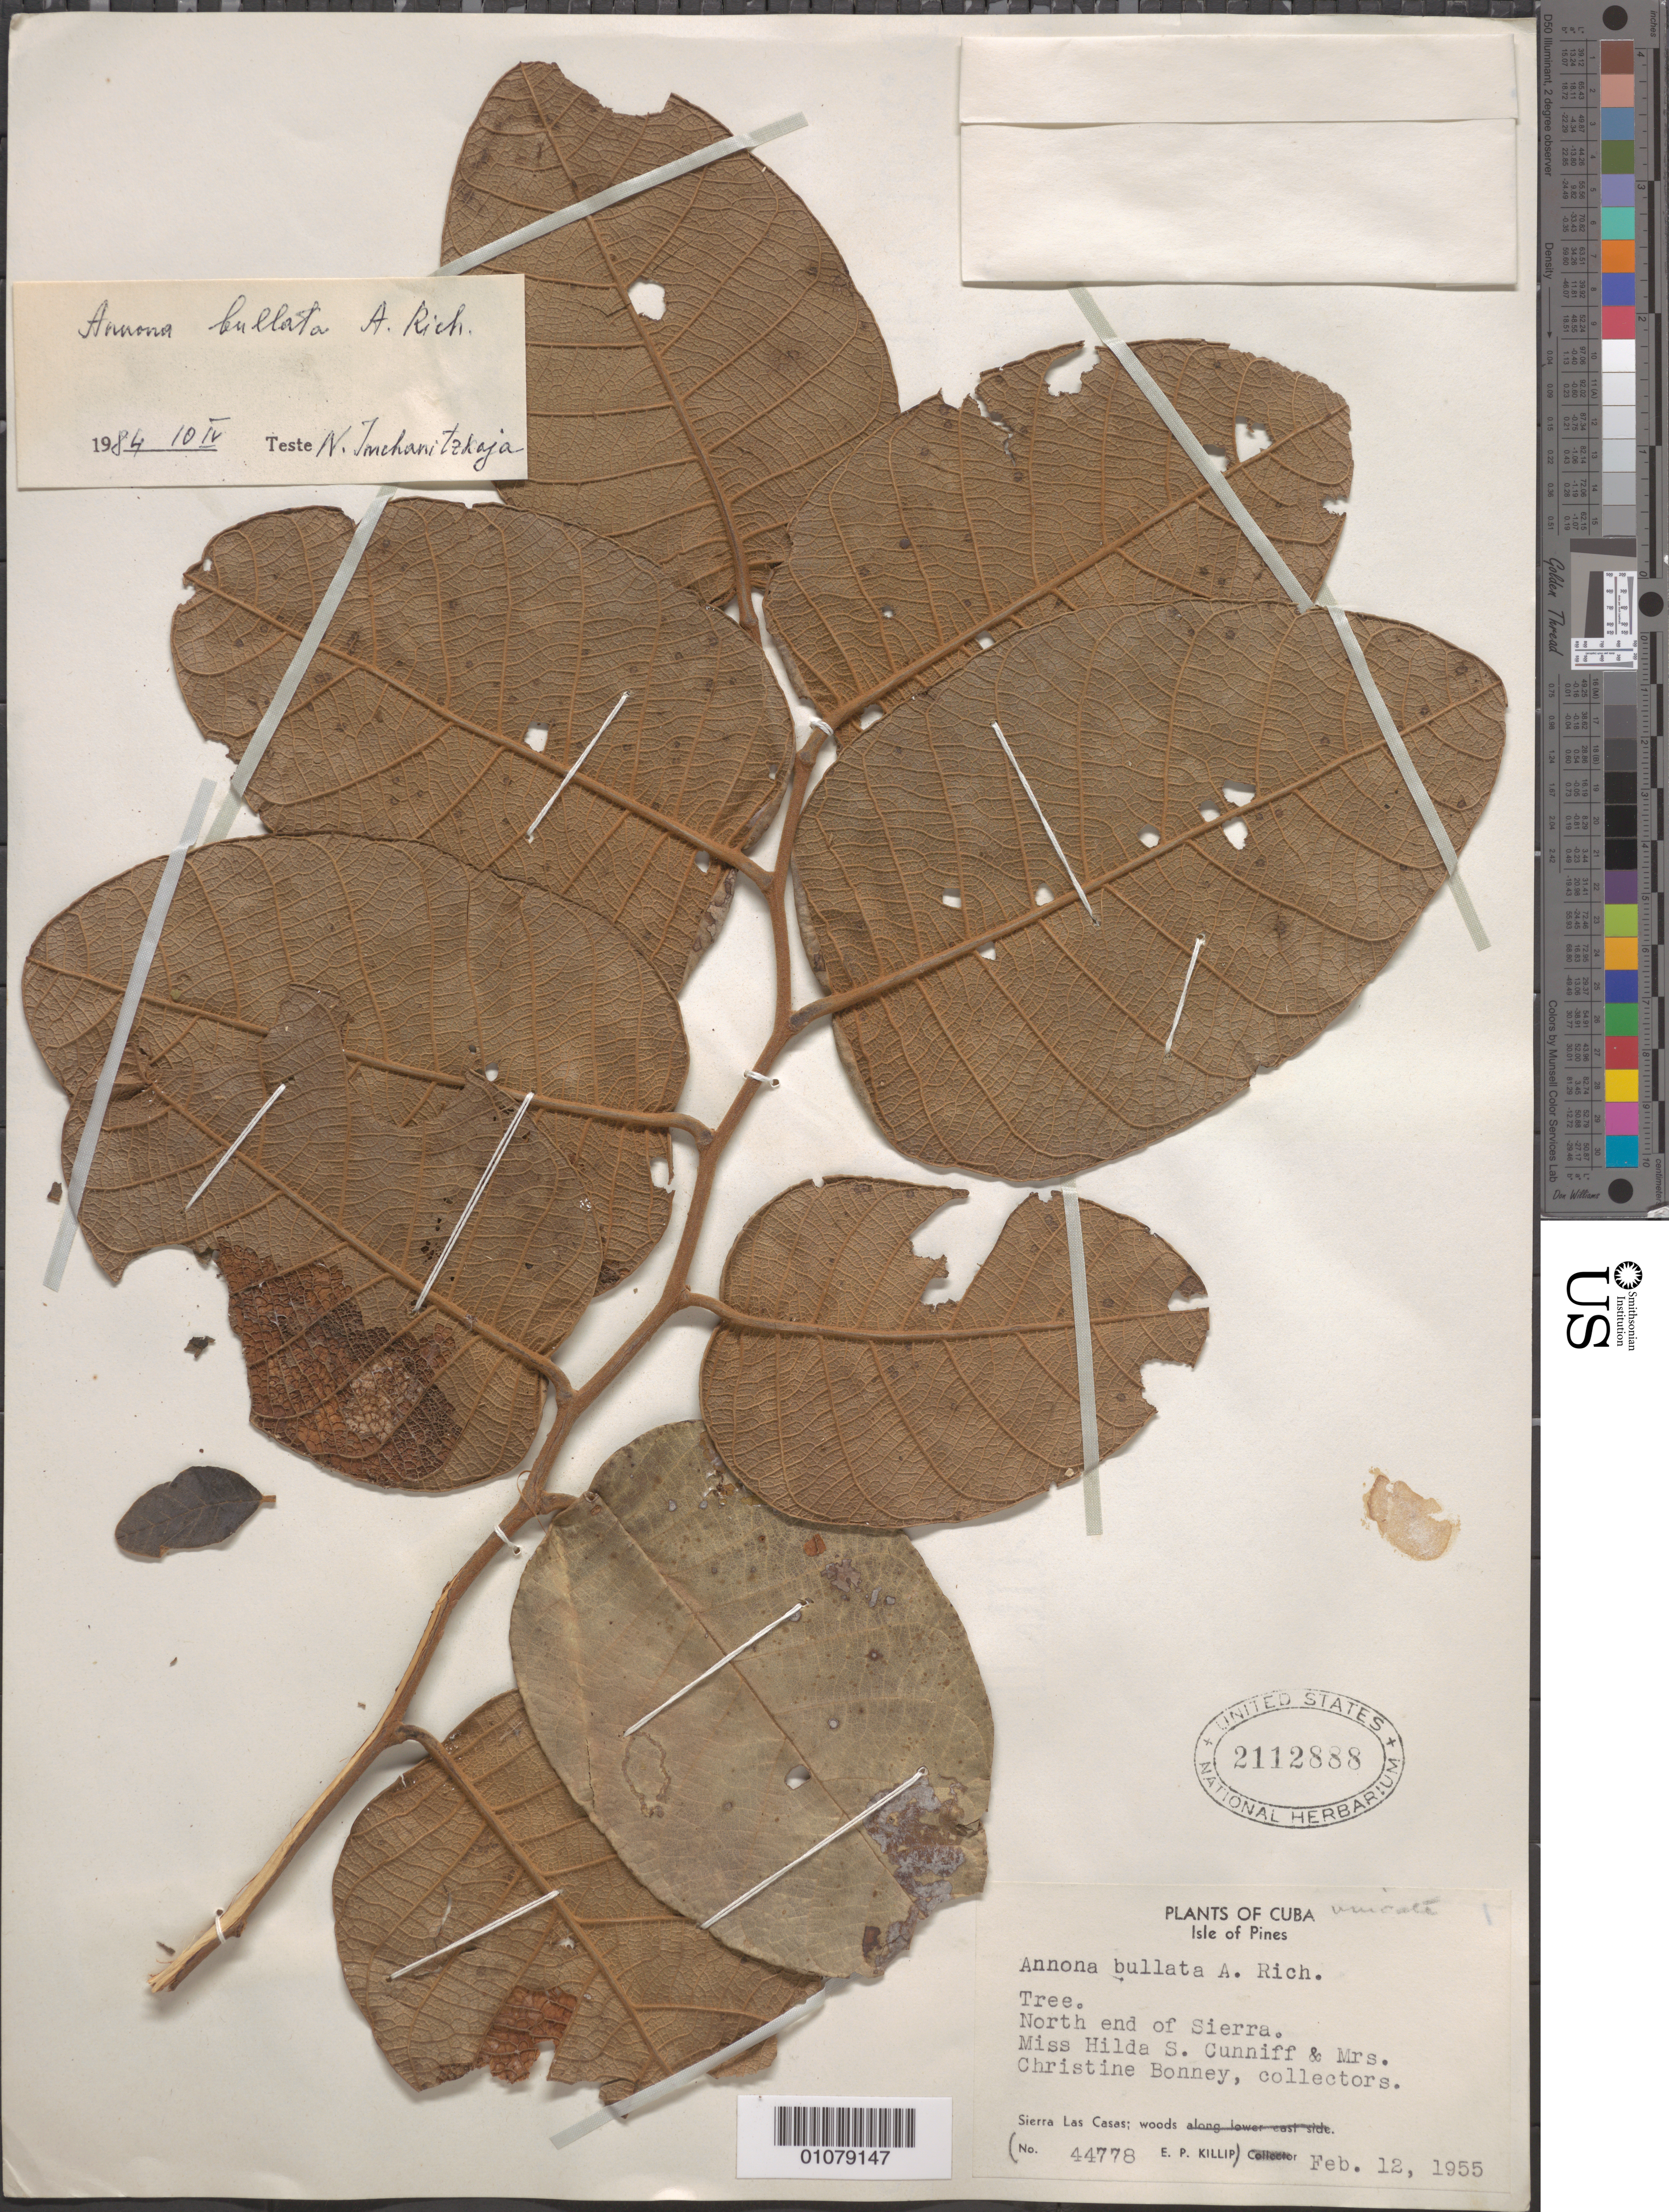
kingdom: Plantae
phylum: Tracheophyta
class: Magnoliopsida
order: Magnoliales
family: Annonaceae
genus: Annona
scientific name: Annona bullata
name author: A. Rich.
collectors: H. Cunniff & C. Bonney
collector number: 44778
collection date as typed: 12 Feb 1955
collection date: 1955-02-12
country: Cuba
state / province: Isla de La Juventud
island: Isla de la Juventud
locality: North End of Sierra Sierra Las Casas; woods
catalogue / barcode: US 2112888